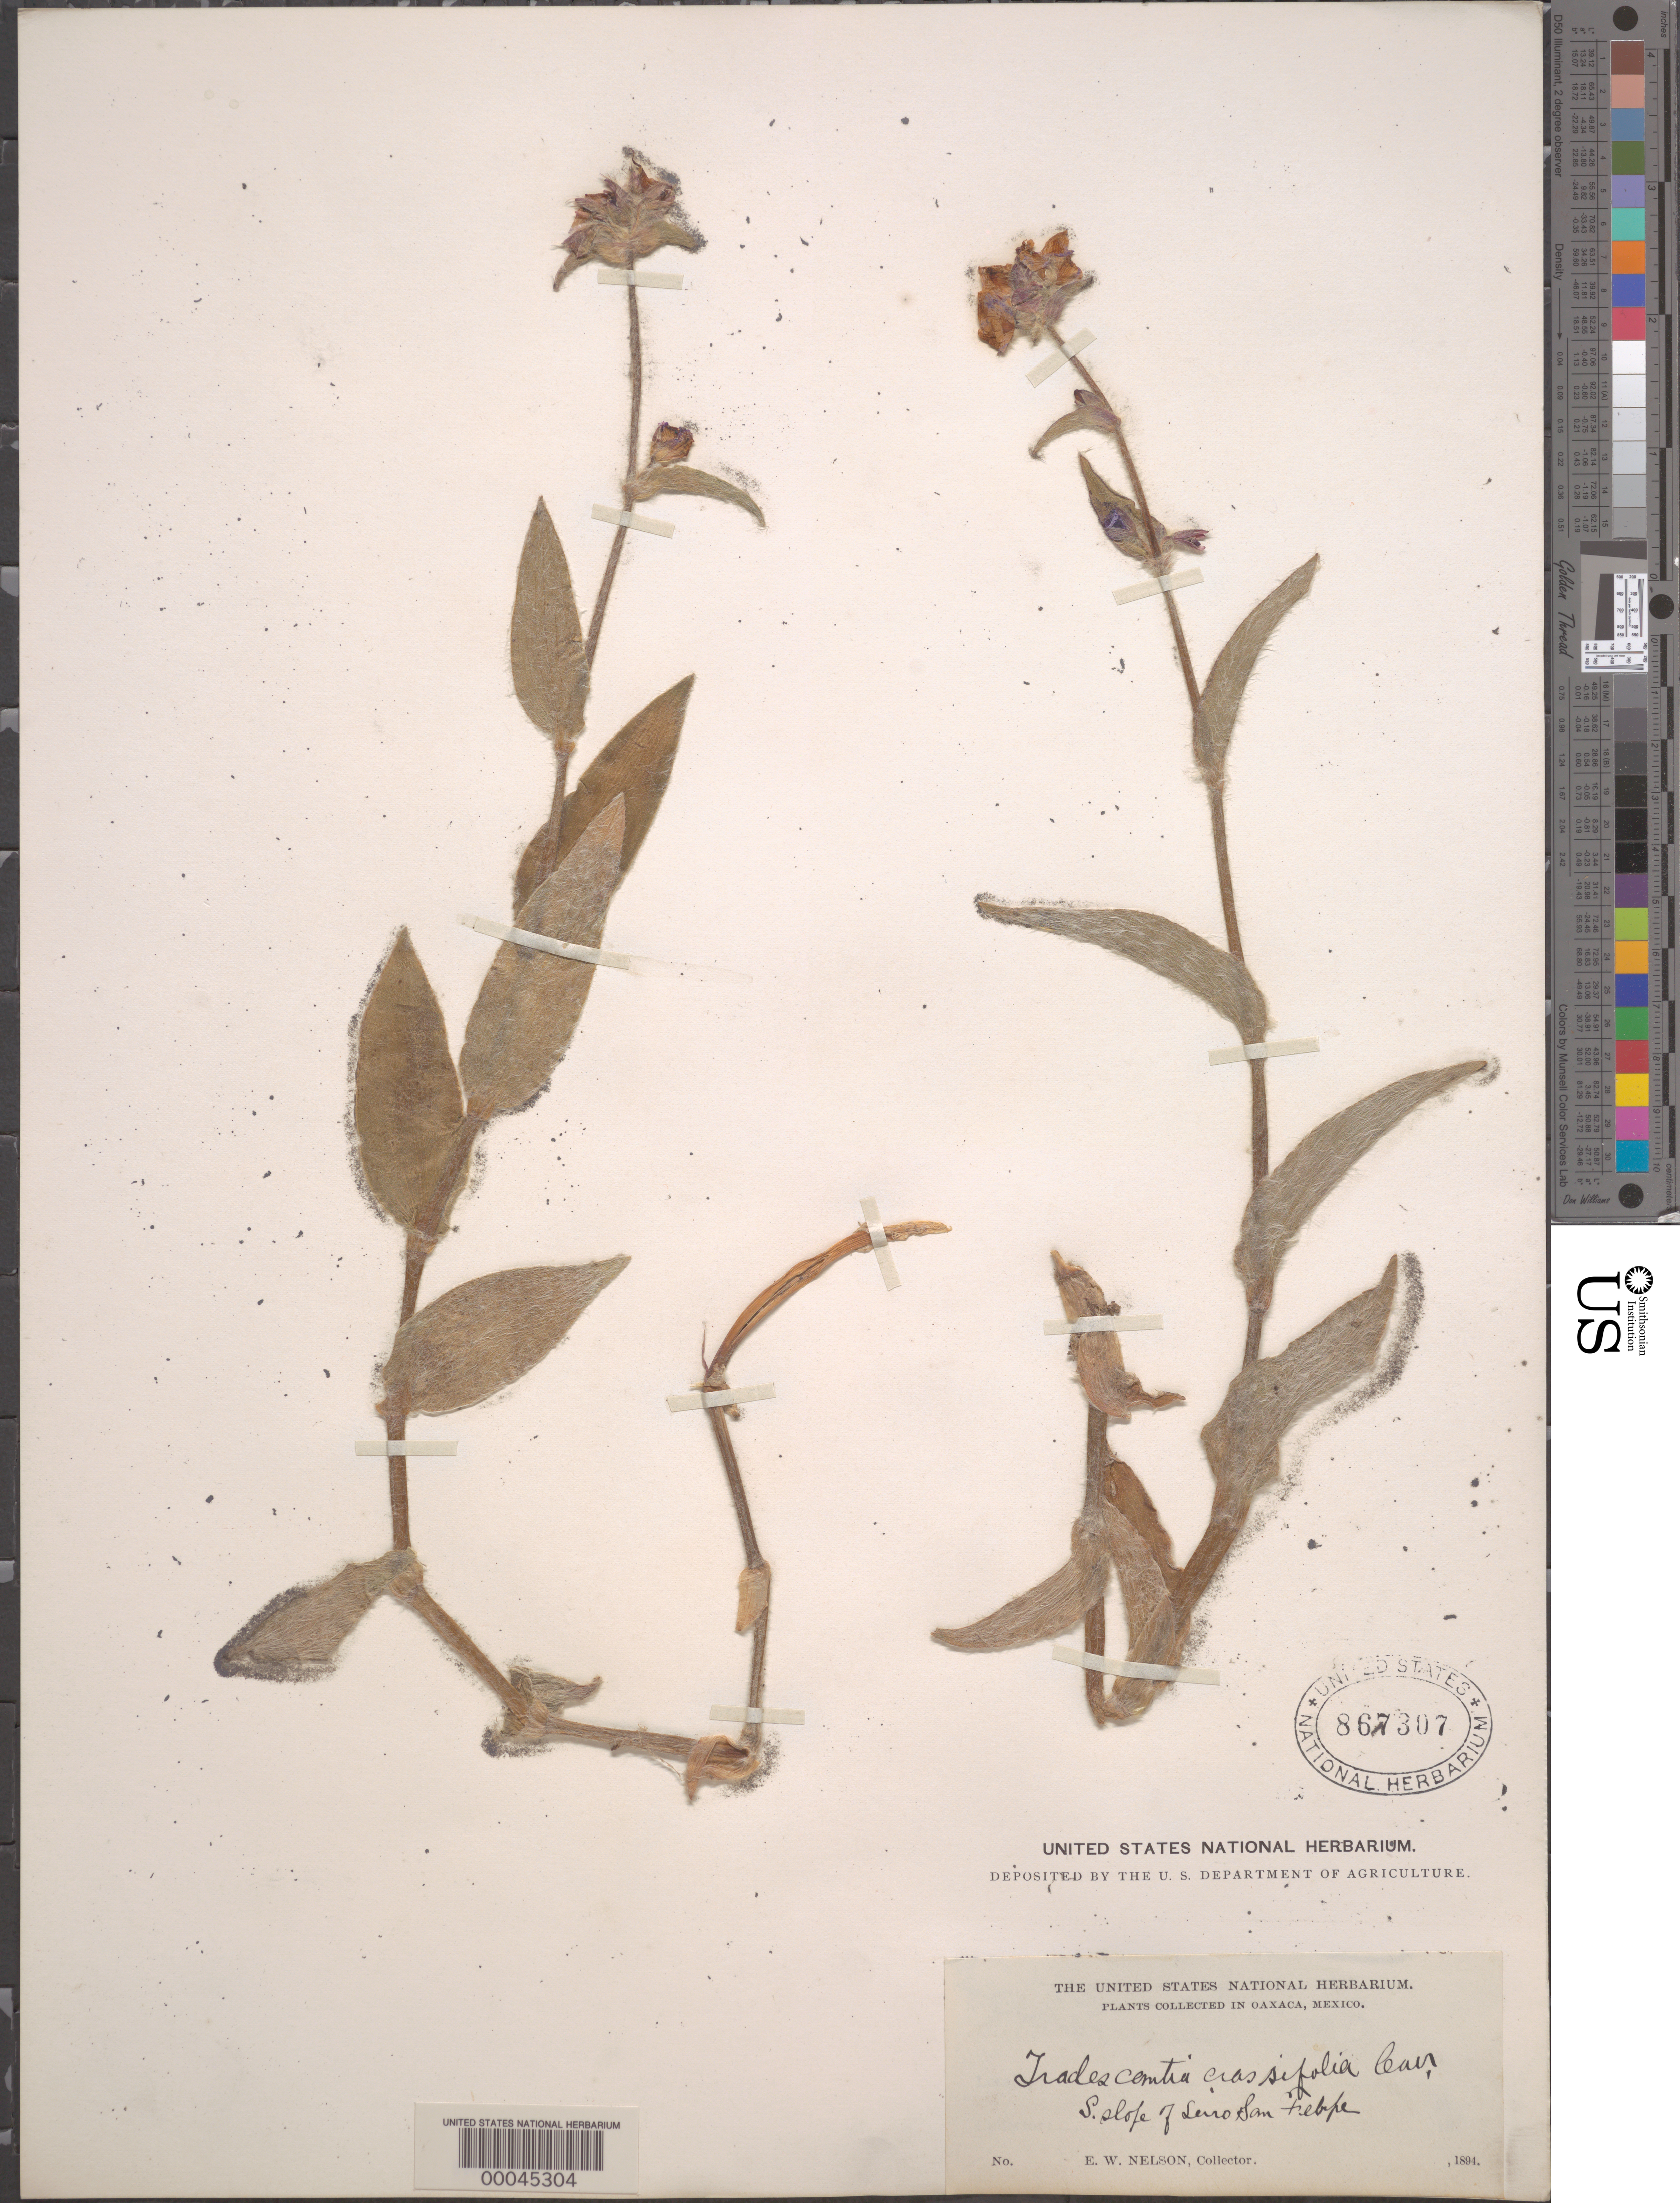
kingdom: Plantae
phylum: Tracheophyta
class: Liliopsida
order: Commelinales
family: Commelinaceae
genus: Tradescantia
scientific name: Tradescantia crassifolia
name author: Cav.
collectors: E. W. Nelson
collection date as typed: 1894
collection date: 1894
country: Mexico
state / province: Oaxaca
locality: Serro San Felipe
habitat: Slope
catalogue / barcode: US 867307